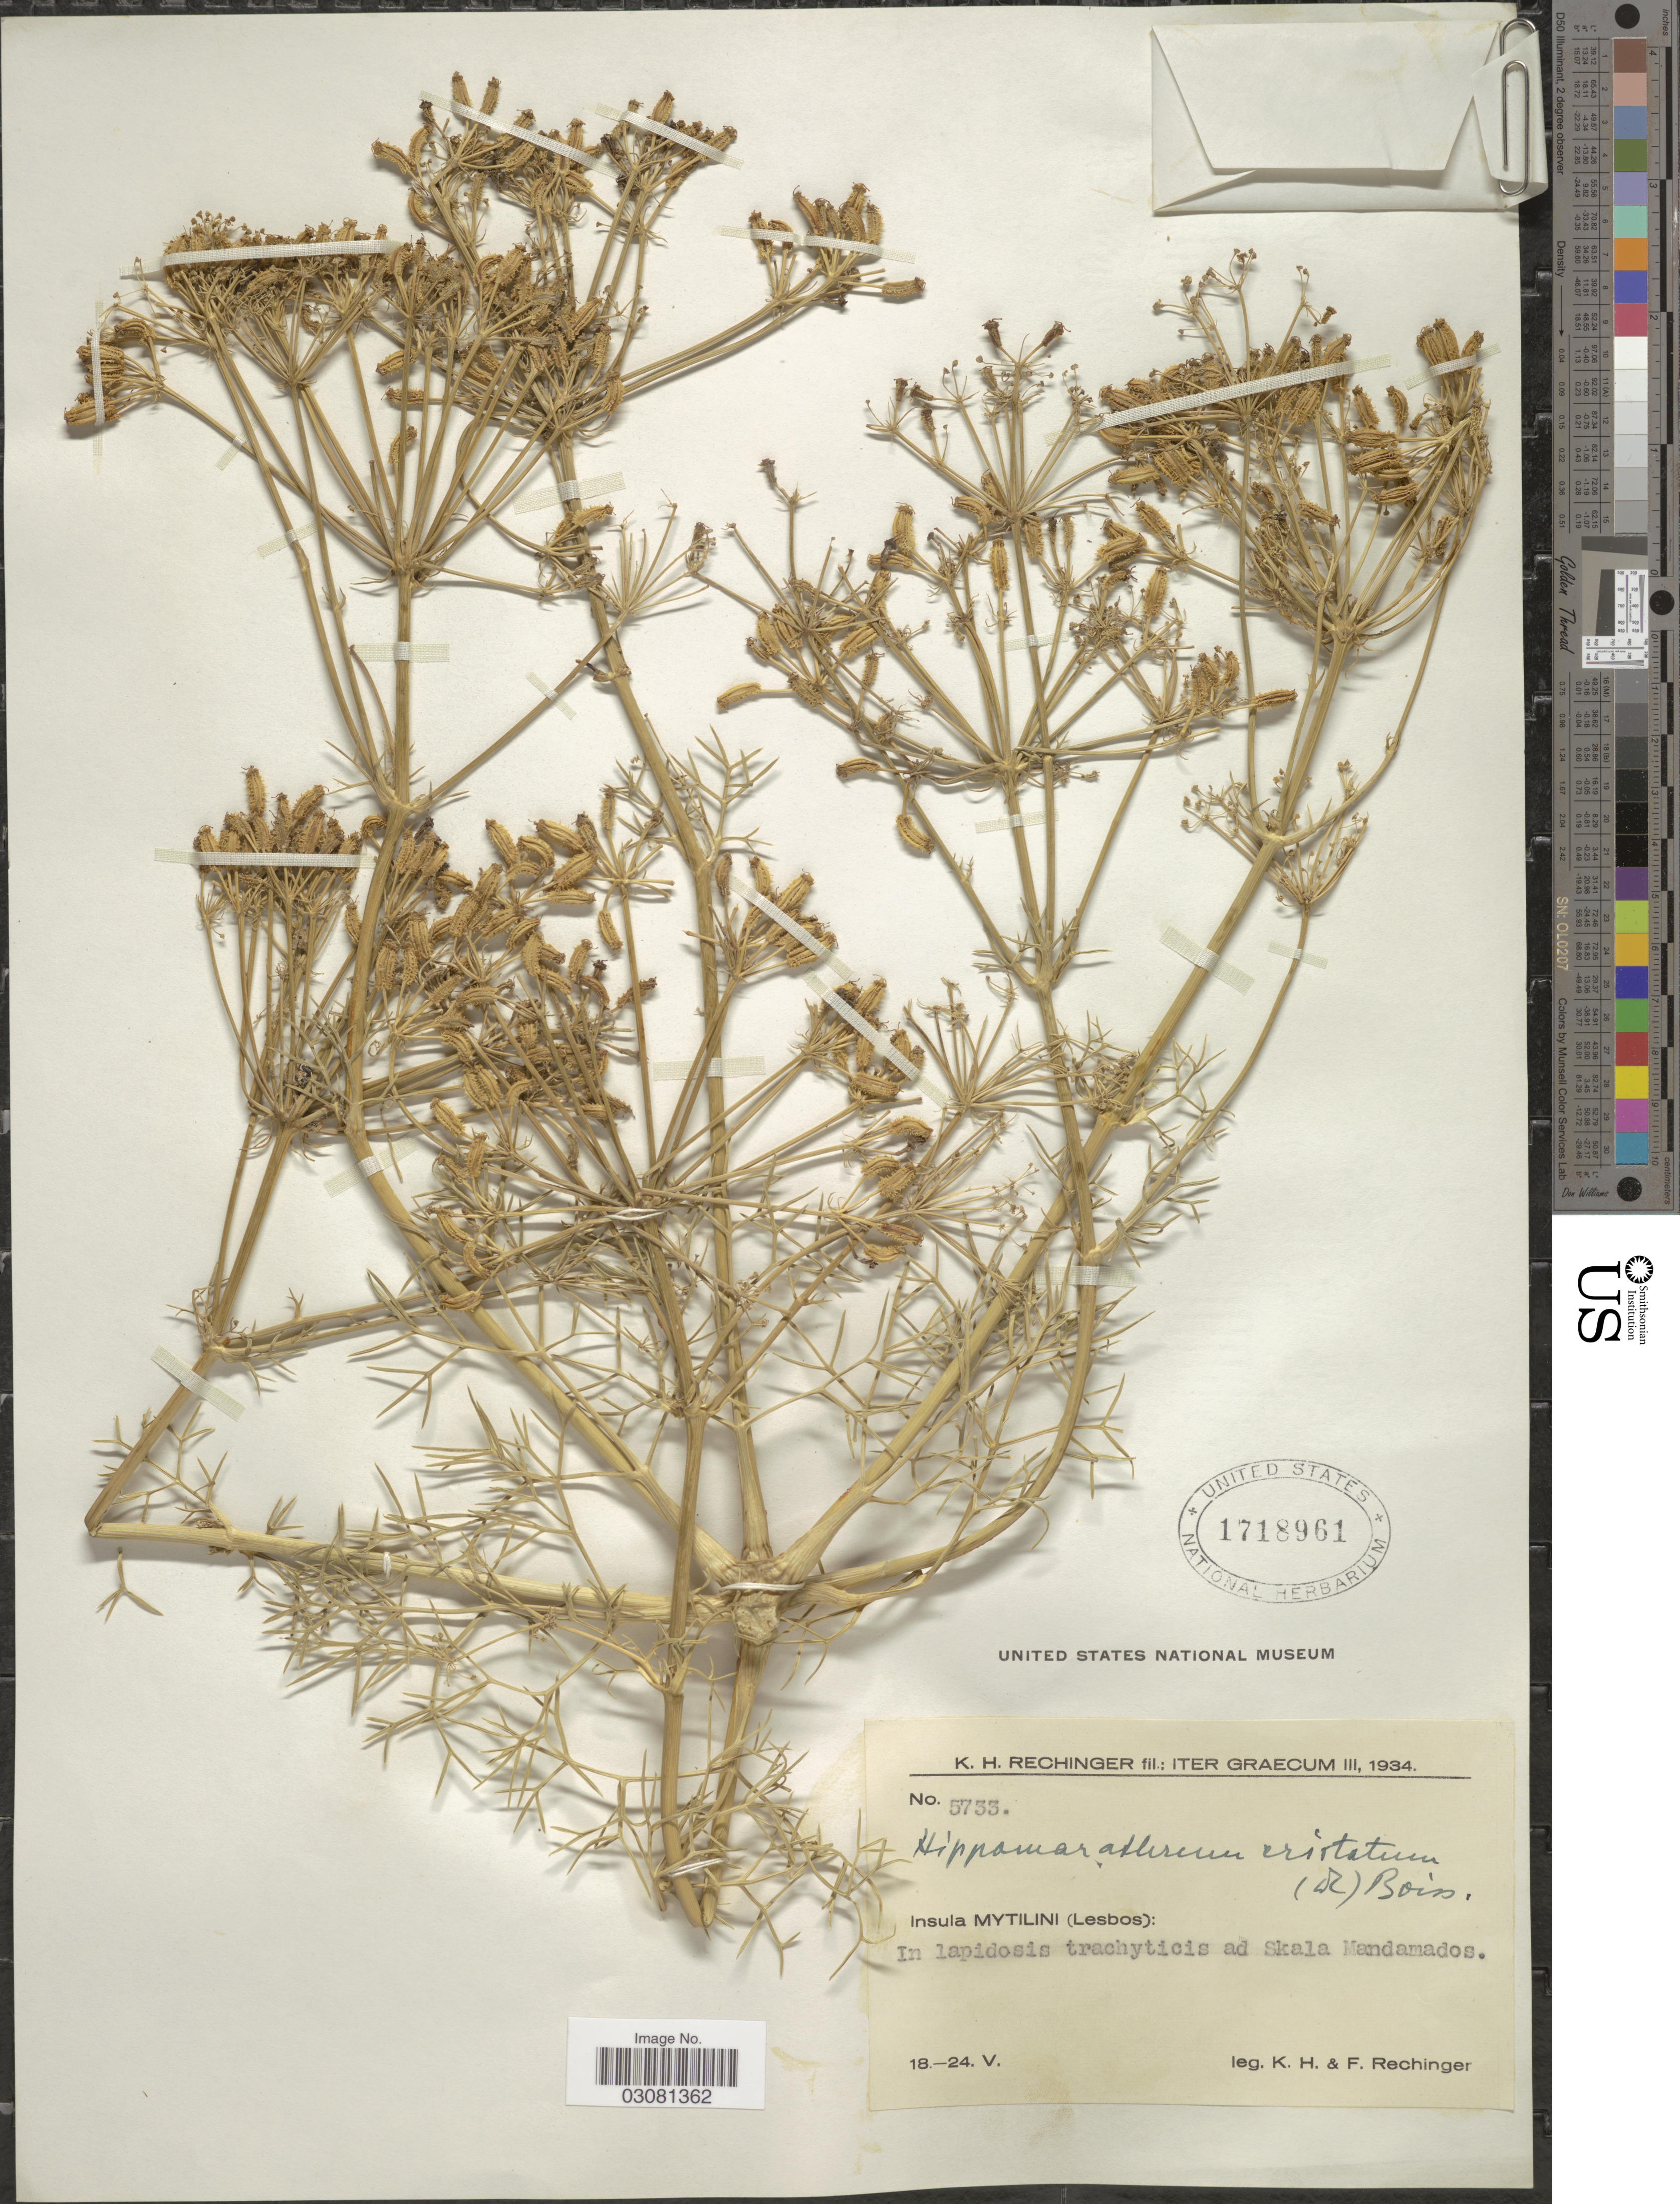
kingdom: Plantae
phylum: Tracheophyta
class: Magnoliopsida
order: Apiales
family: Apiaceae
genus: Hippomarathrum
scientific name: Hippomarathrum cristatum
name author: (DC.) Boiss.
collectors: K. H. Rechinger & F. Rechinger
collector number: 5733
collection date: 1934-05-18/1934-05-24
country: Greece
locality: Insula Mytilini (Lesbos): In lapidosis trachyticis ad Skala Mandamados.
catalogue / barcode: US 1718961